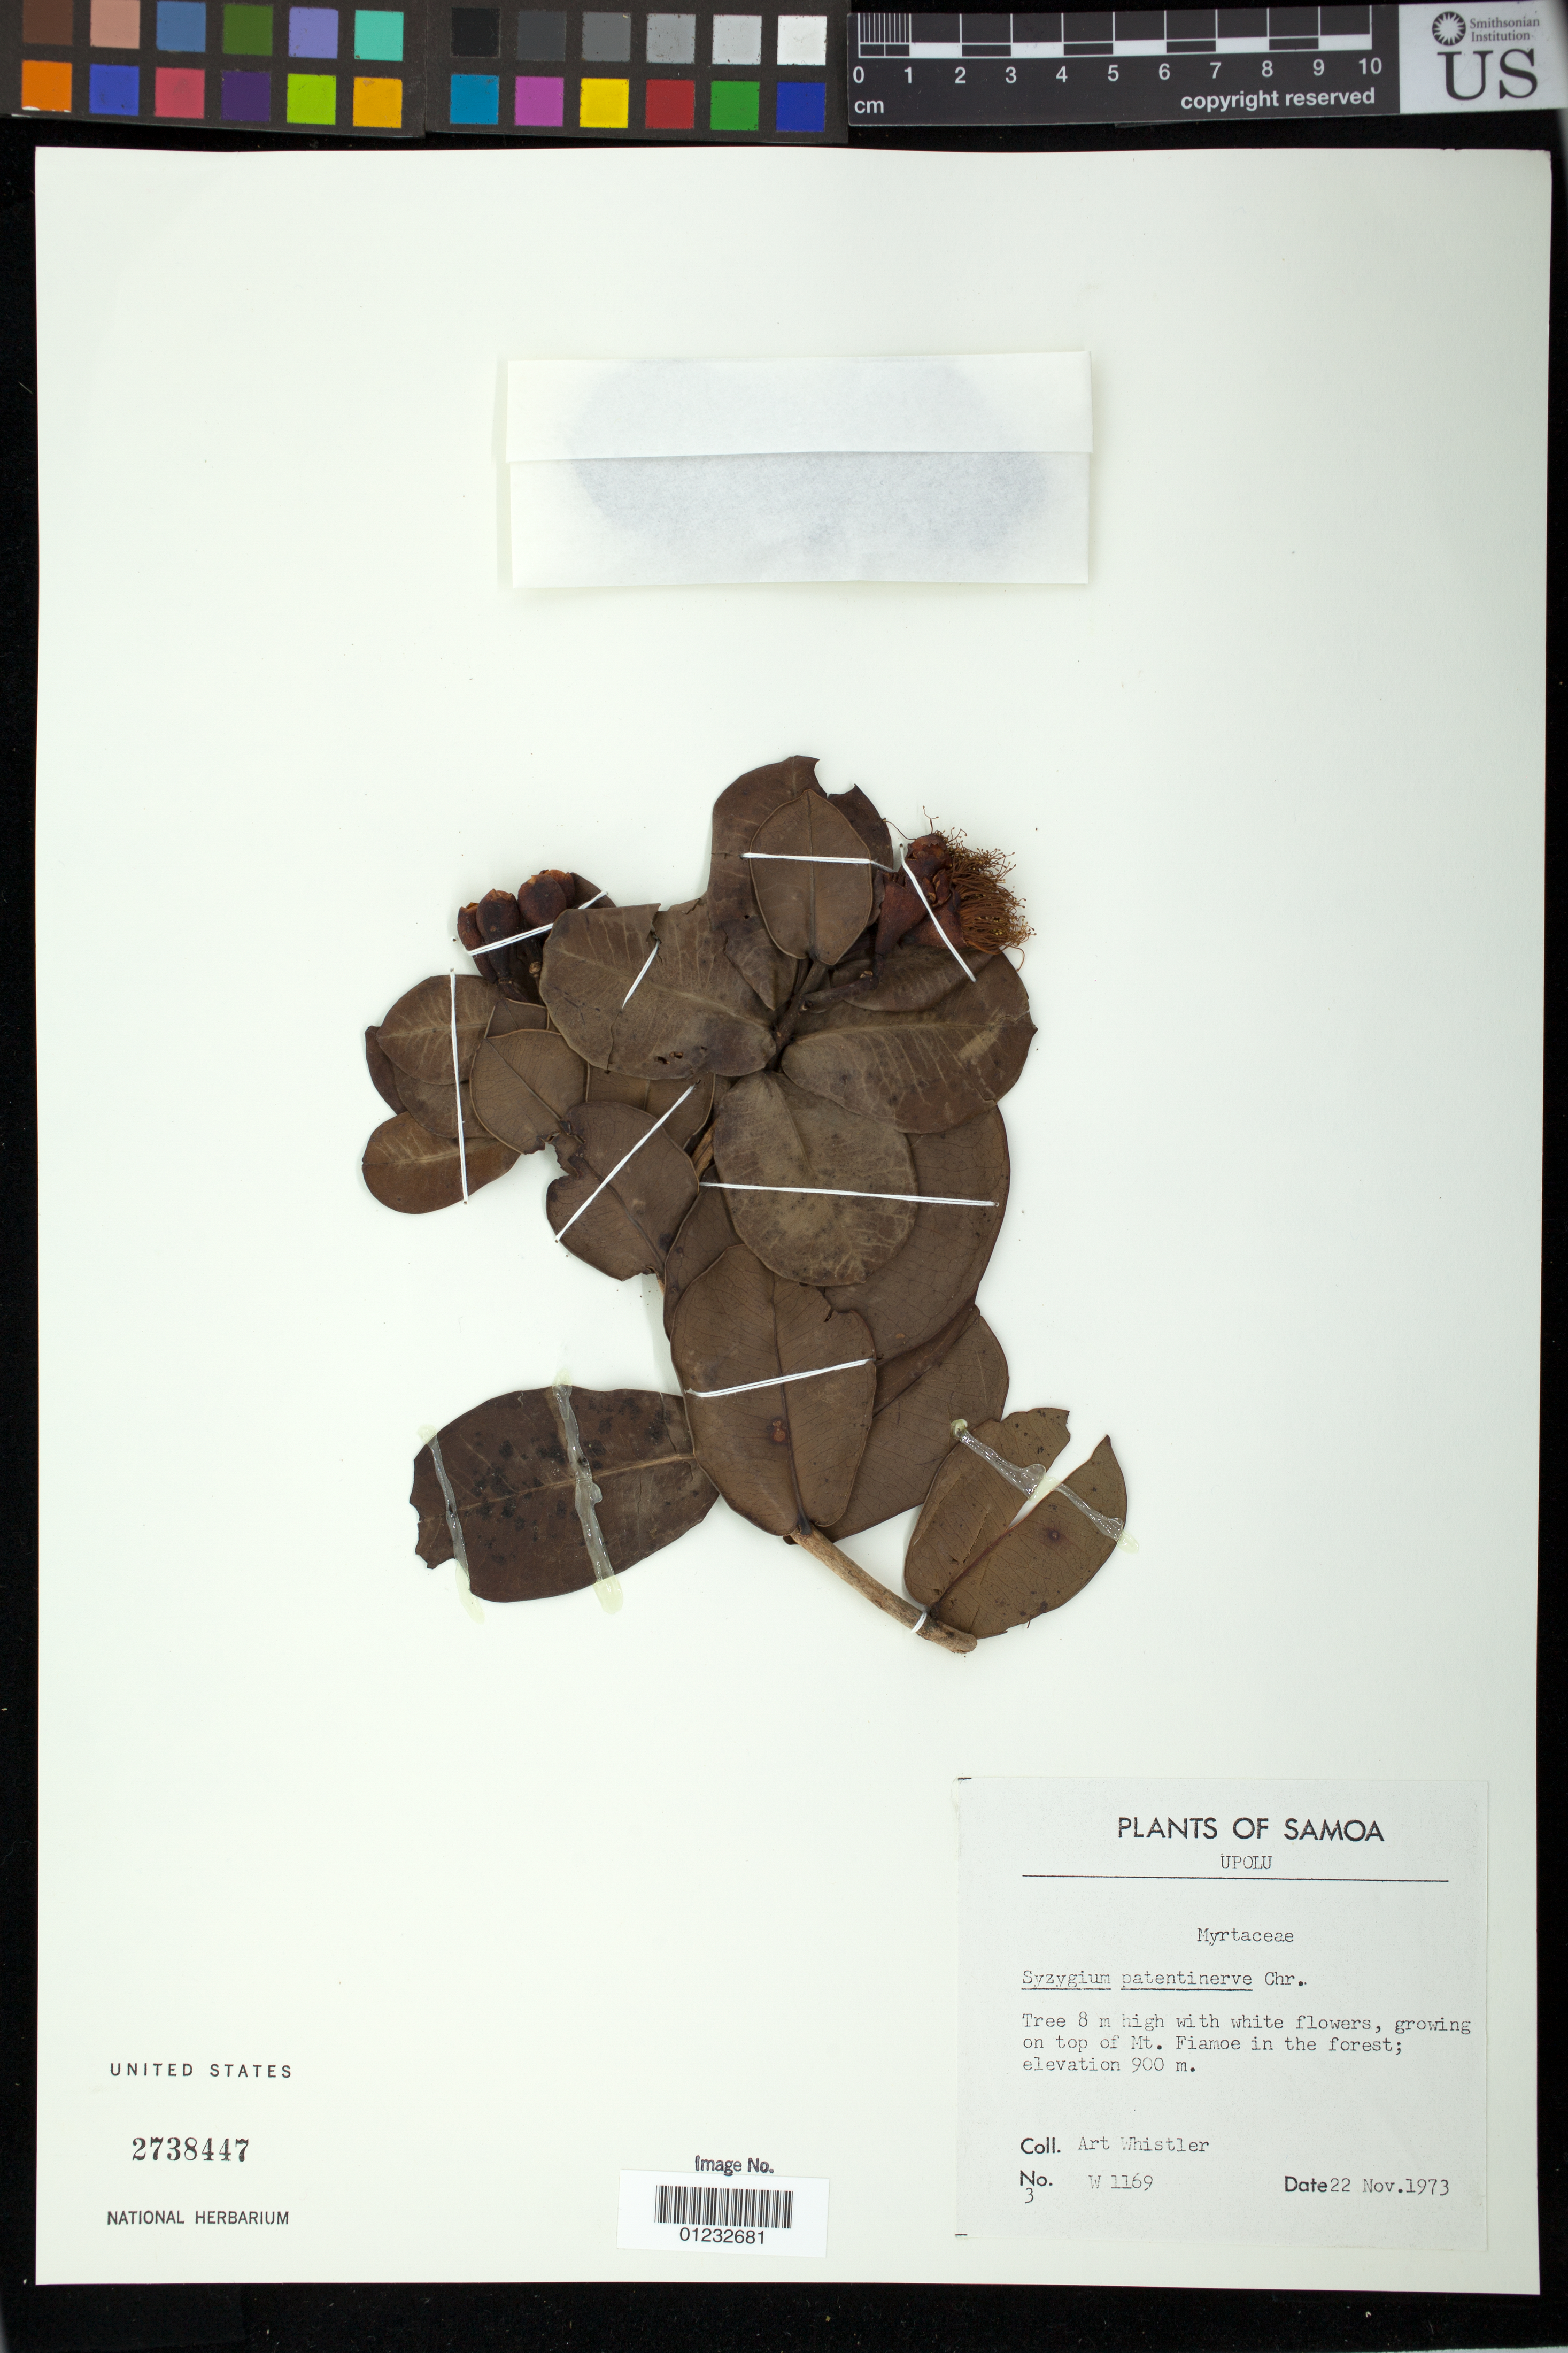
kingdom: Plantae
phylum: Tracheophyta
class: Magnoliopsida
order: Myrtales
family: Myrtaceae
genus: Syzygium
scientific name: Syzygium patentinerve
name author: Christoph.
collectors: A. Whistler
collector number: W 1169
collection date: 1973-11-22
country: Samoa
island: Upolu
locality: On top of Mt. Fiamoe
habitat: In the forest.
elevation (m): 900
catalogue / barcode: US 2738447